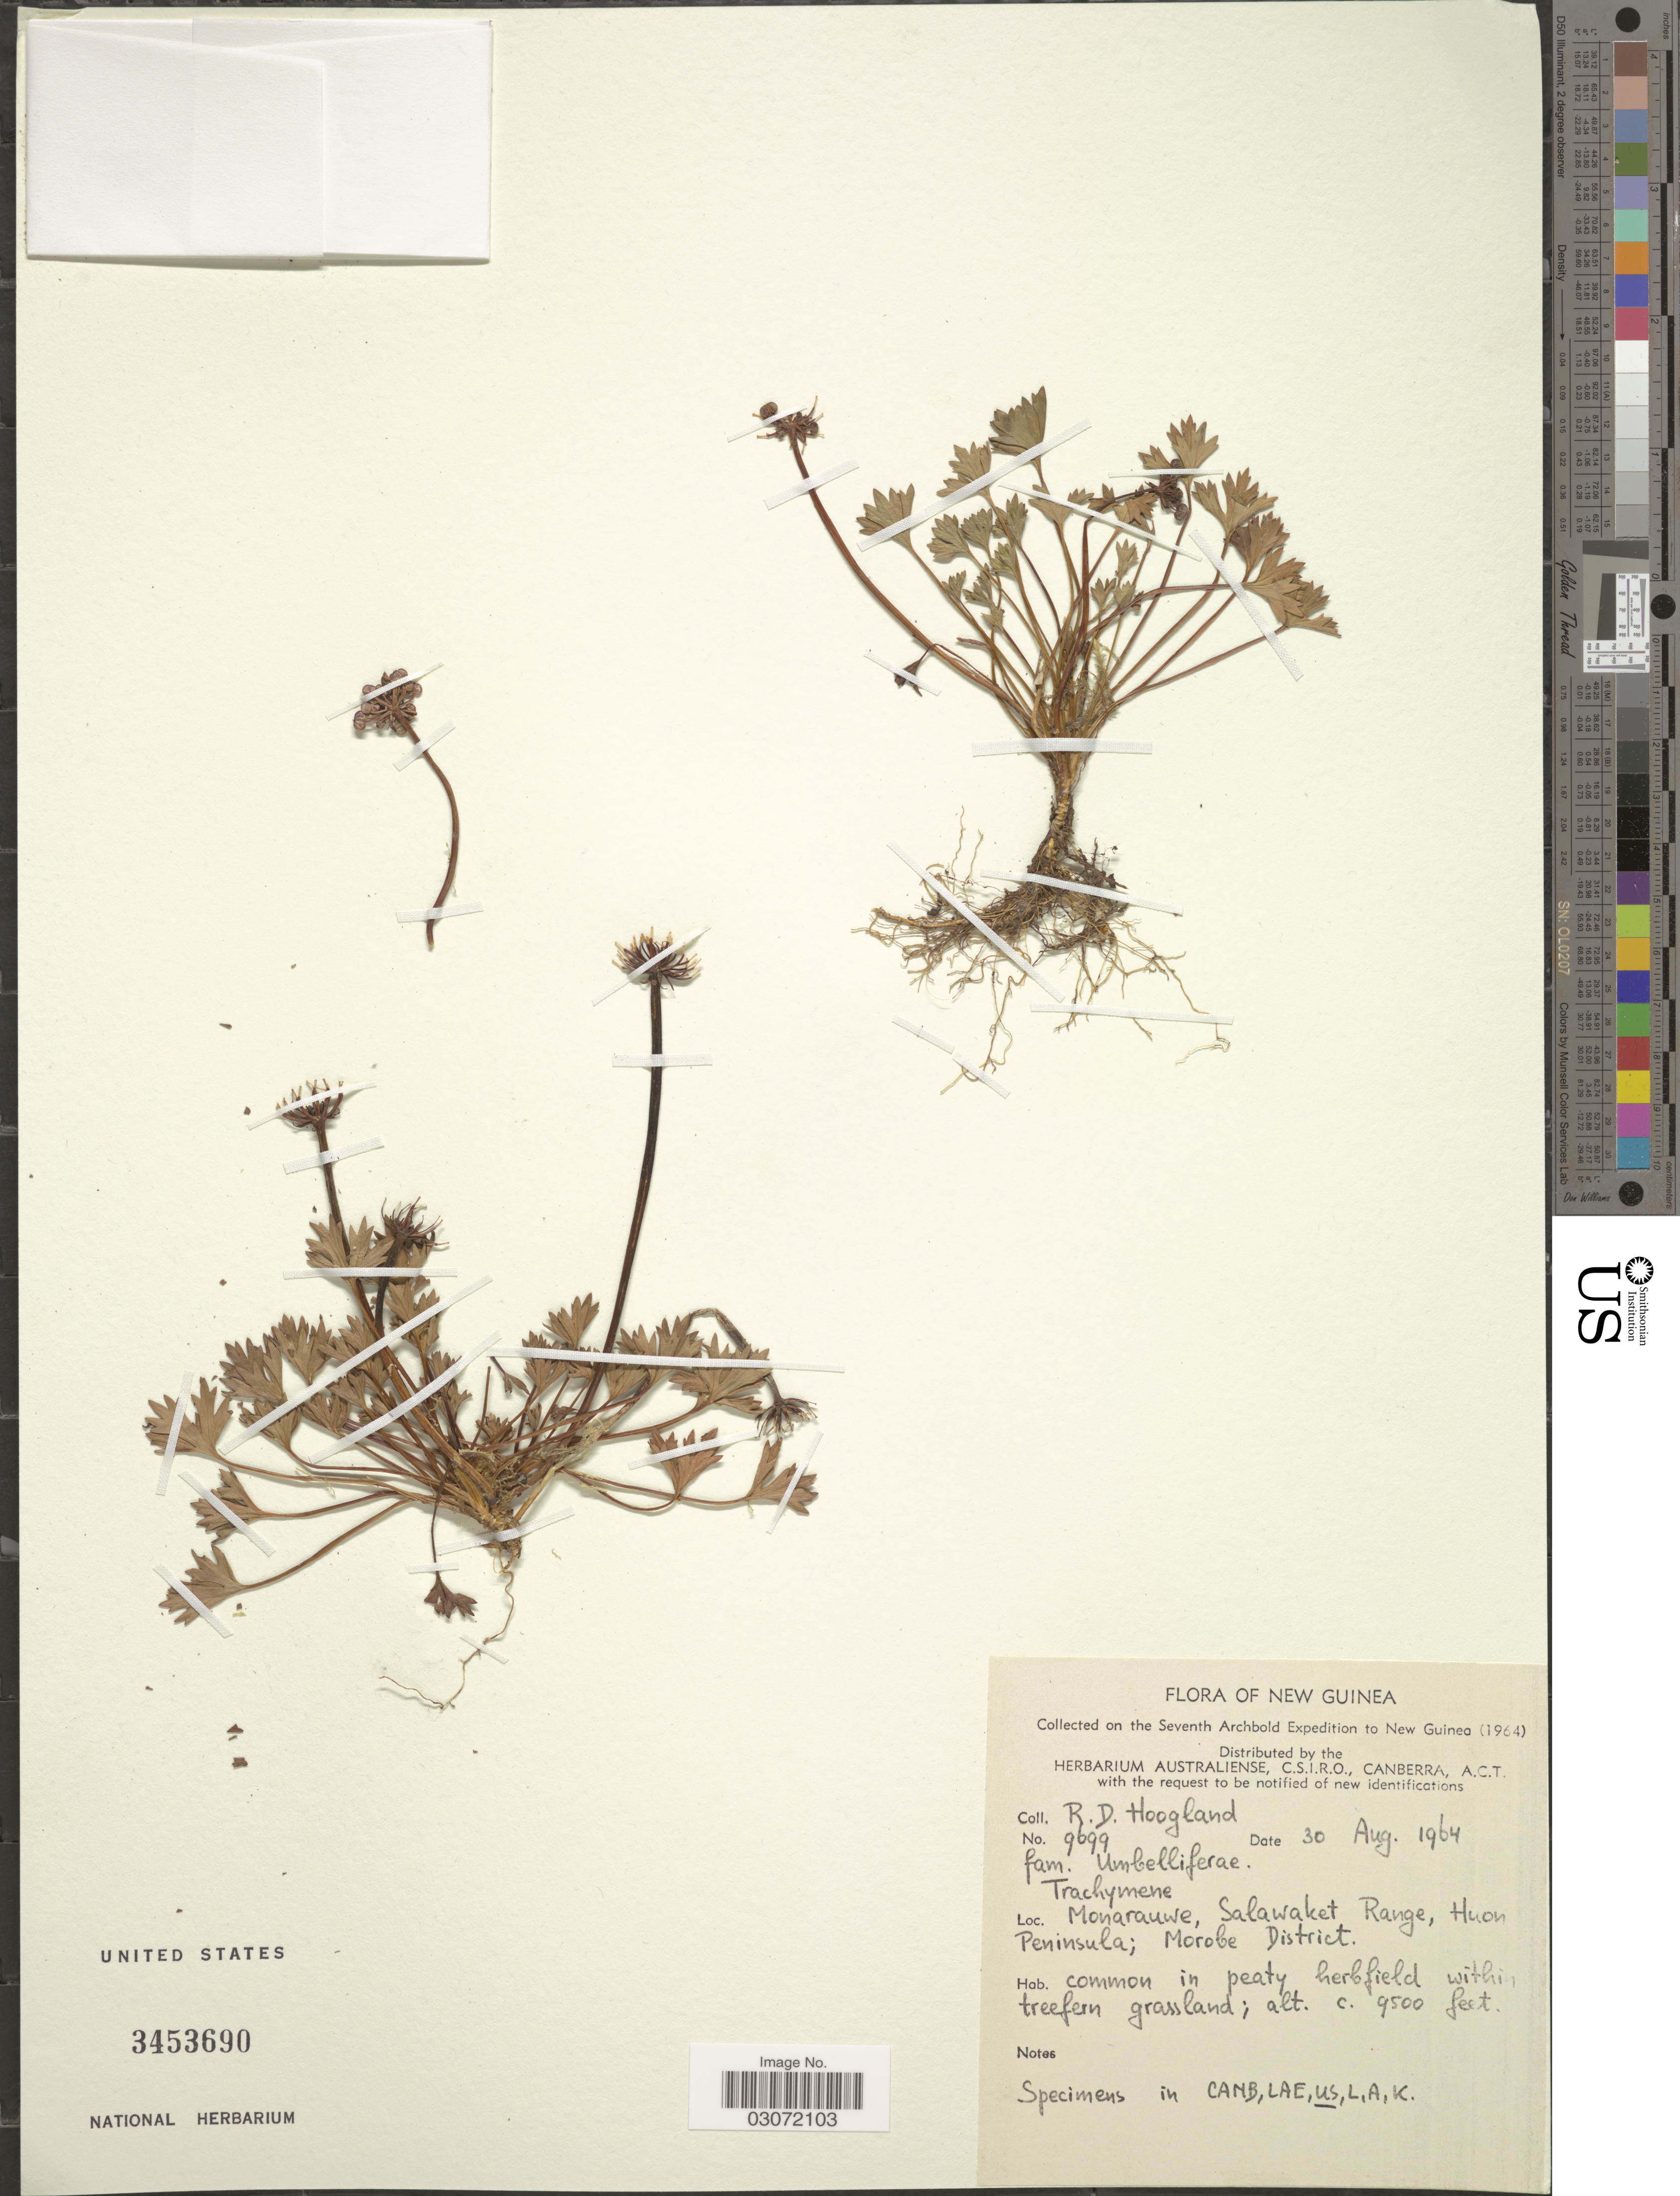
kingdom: Plantae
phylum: Tracheophyta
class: Magnoliopsida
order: Apiales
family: Araliaceae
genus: Trachymene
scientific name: Trachymene sp.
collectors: R. D. Hoogland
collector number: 9699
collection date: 1964-08-30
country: Papua New Guinea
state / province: Morobe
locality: Monarauwe, Salawaket Range, Huon Peninsula; Morobe District.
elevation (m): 2896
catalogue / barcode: US 3453690